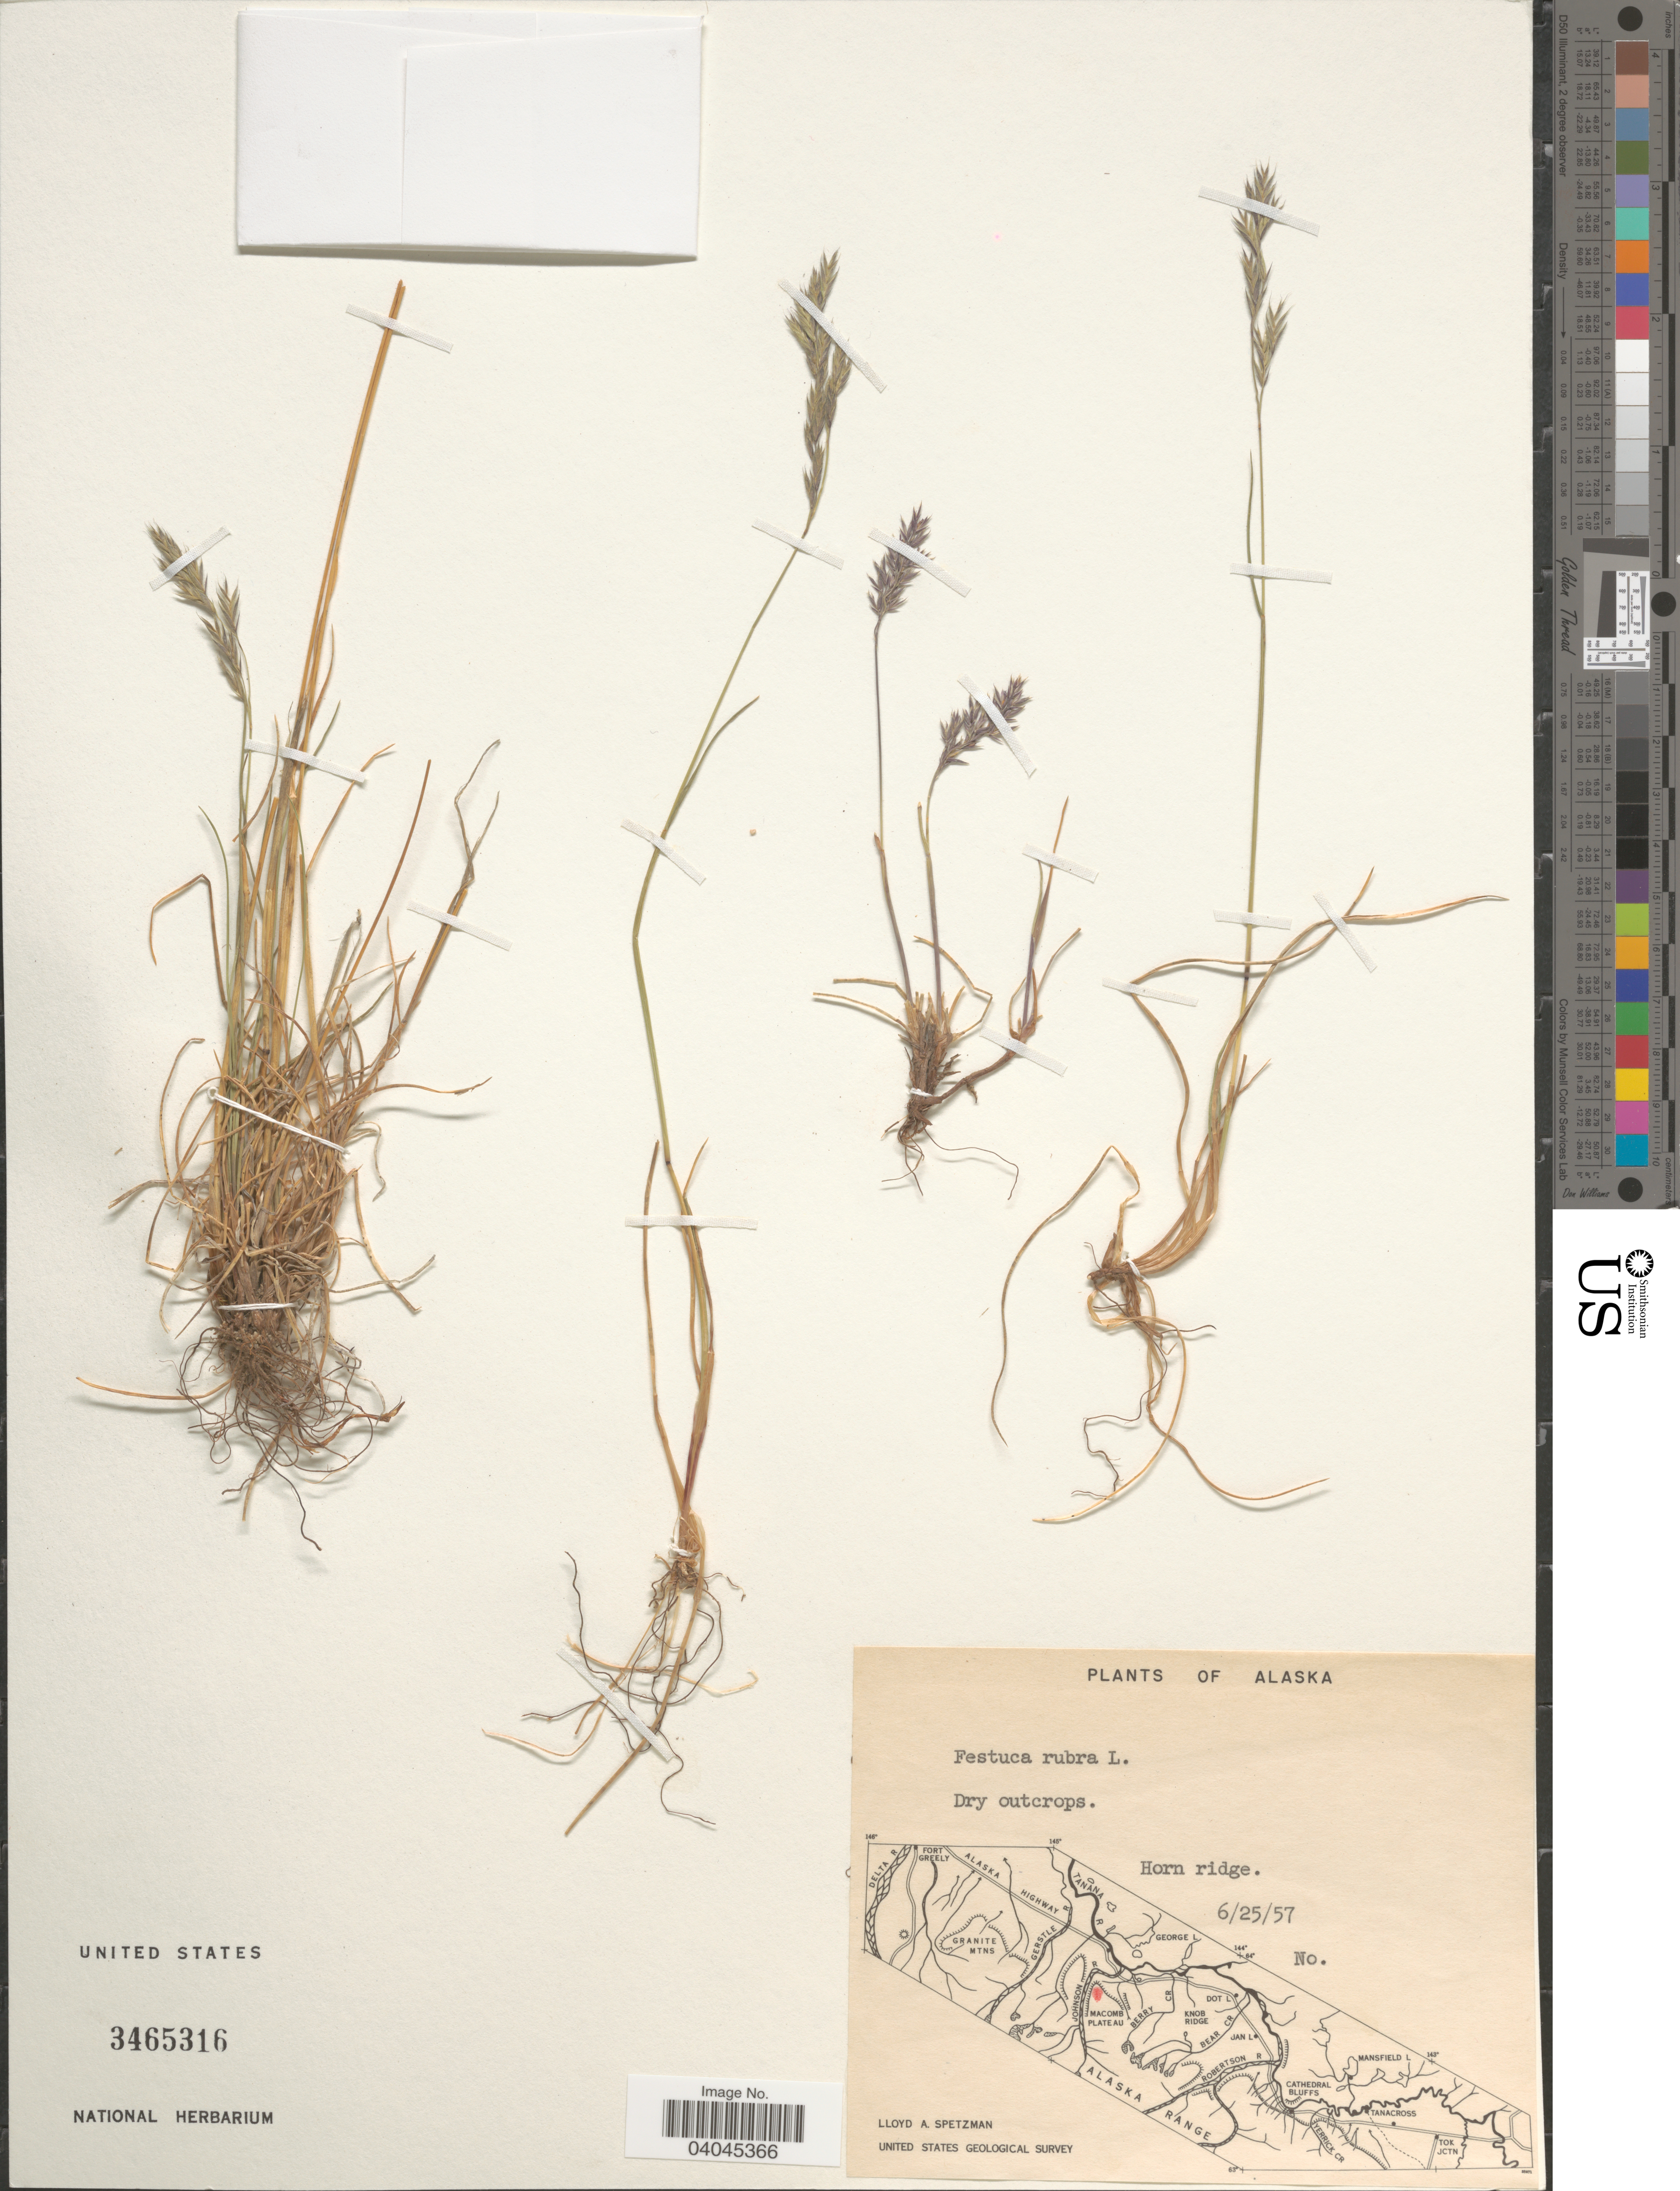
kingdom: Plantae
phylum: Tracheophyta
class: Liliopsida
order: Poales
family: Poaceae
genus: Festuca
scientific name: Festuca rubra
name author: L.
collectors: L. Spetzman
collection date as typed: Transcribed d/m/y: 25/6/57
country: United States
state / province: Alaska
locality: Horn ridge.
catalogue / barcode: US 3465316